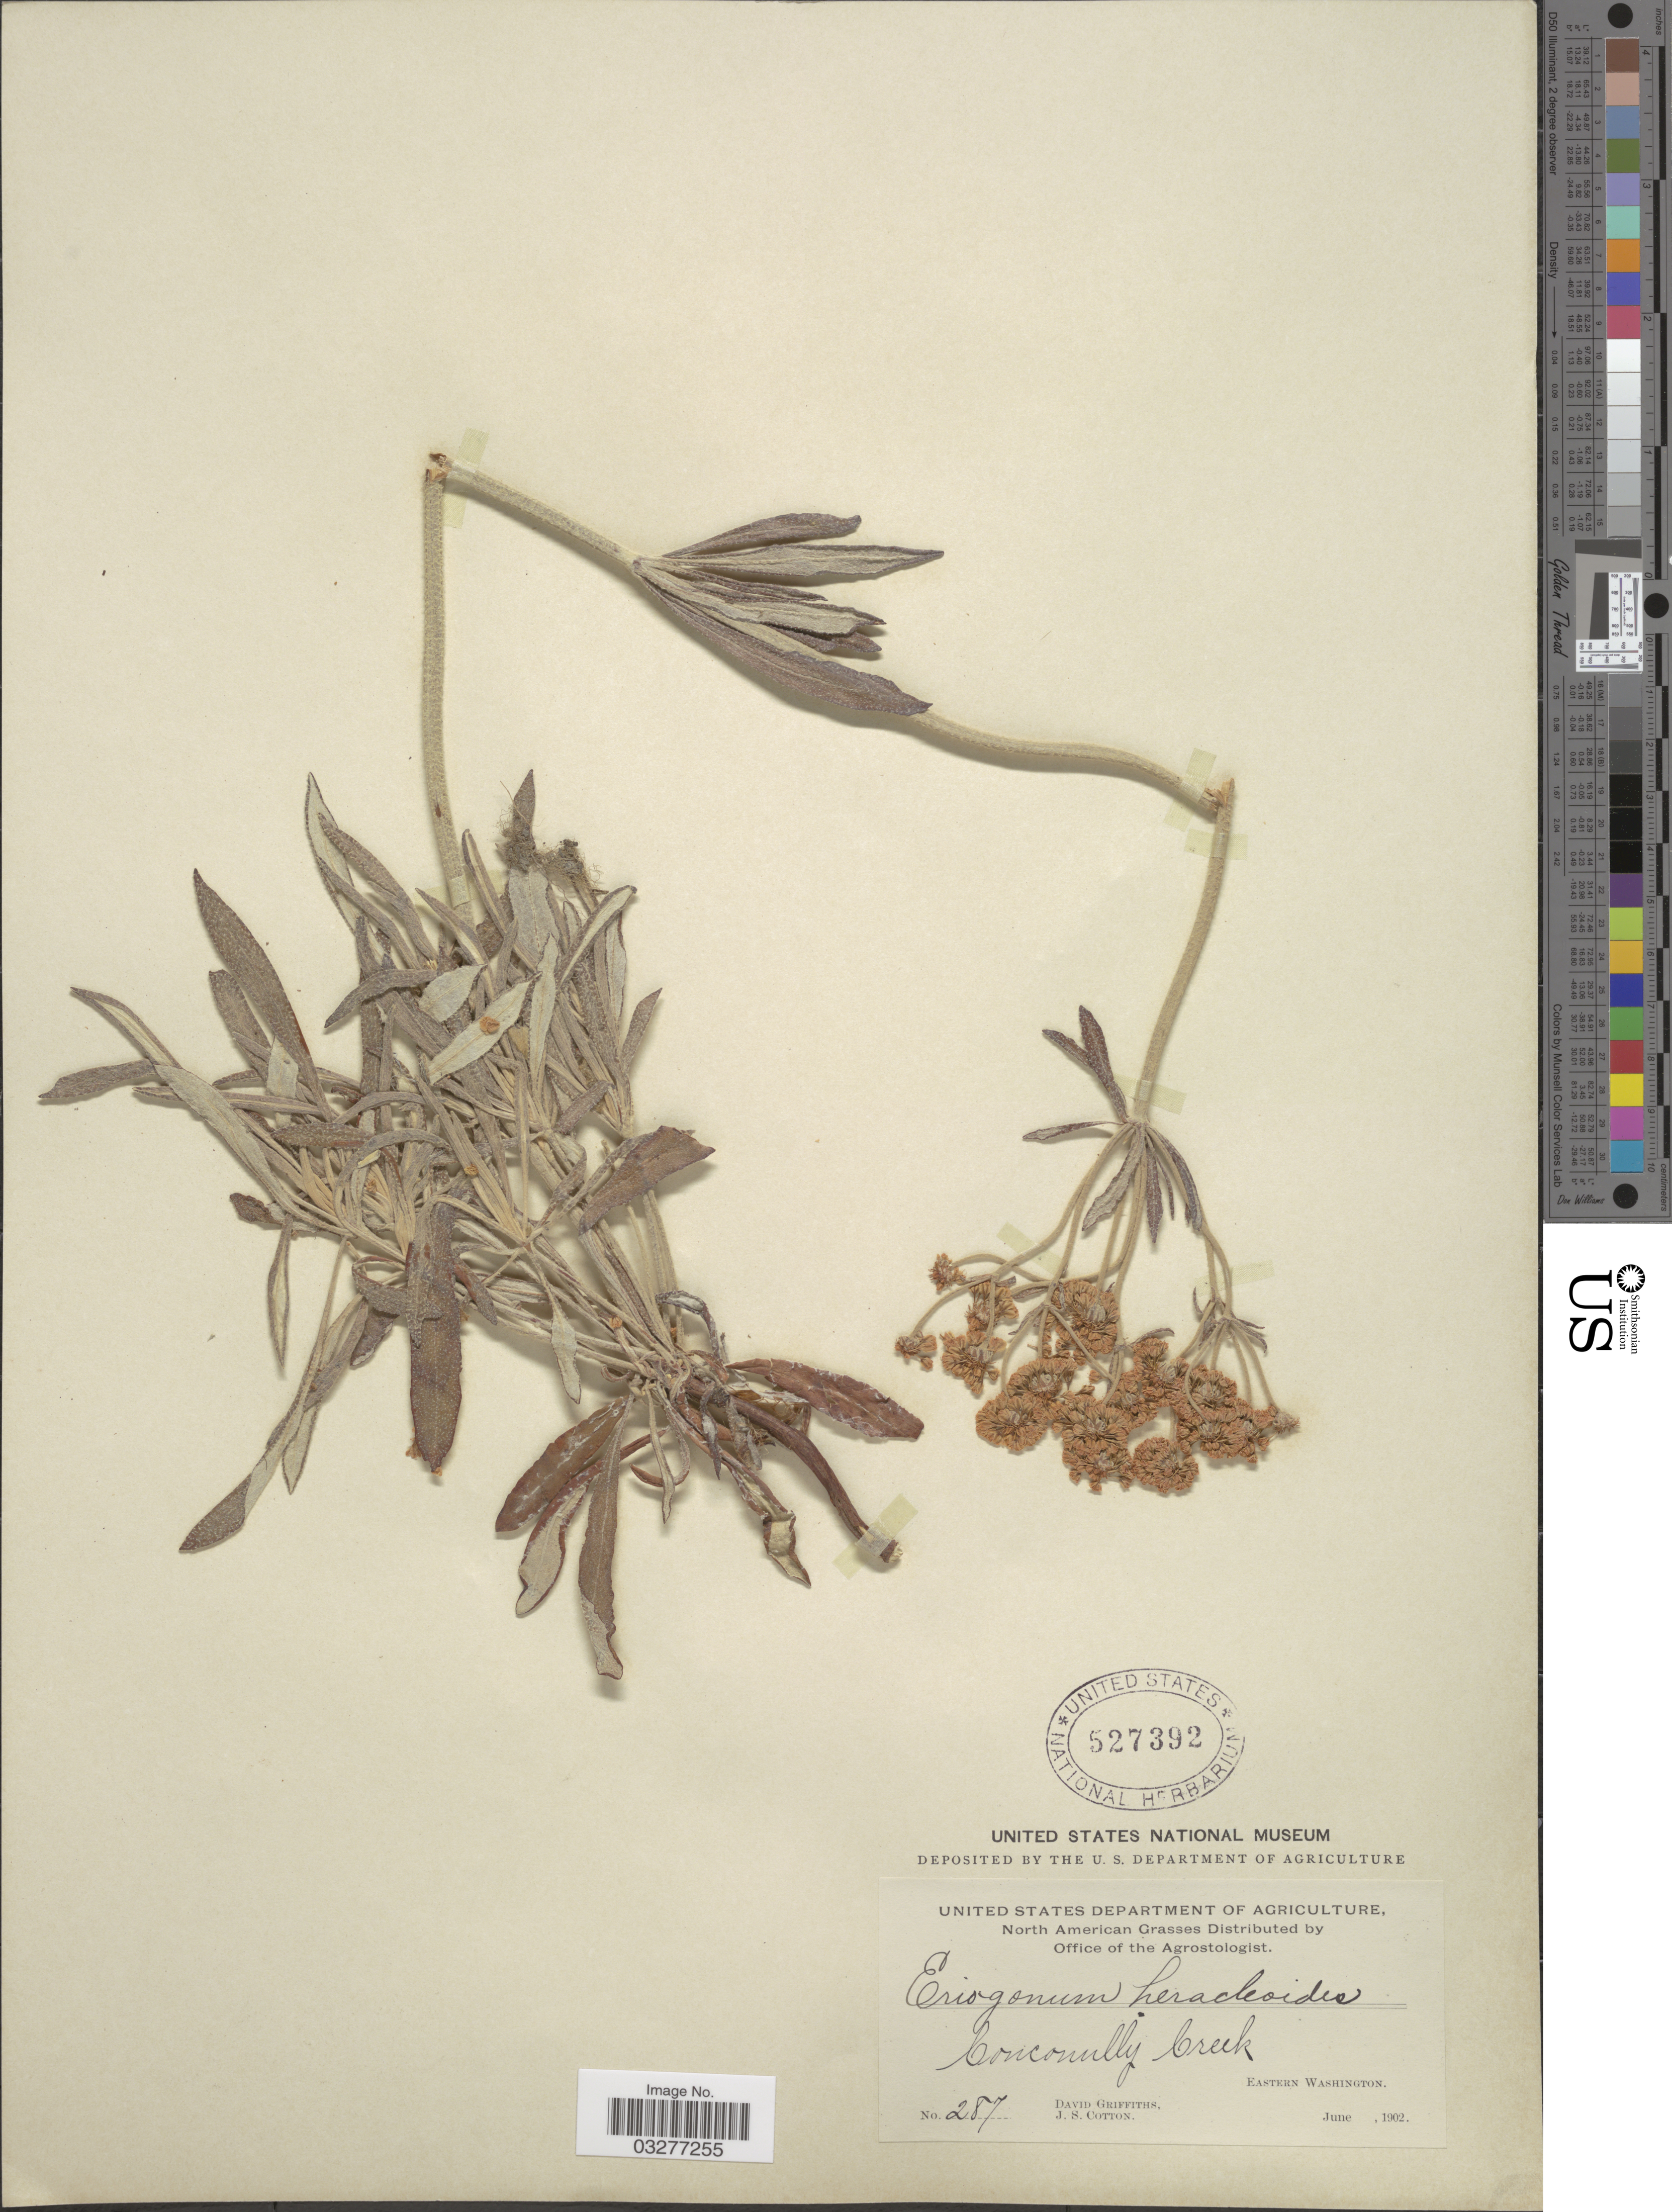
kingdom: Plantae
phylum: Tracheophyta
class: Magnoliopsida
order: Caryophyllales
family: Polygonaceae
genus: Eriogonum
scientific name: Eriogonum heracleoides var. angustifolium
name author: (Nutt.) Torr. & A. Gray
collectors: D. Griffiths & J. S. Cotton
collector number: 287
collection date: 1902-06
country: United States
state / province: Washington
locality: Conconully Creek. Eastern Washington.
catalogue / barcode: US 527392